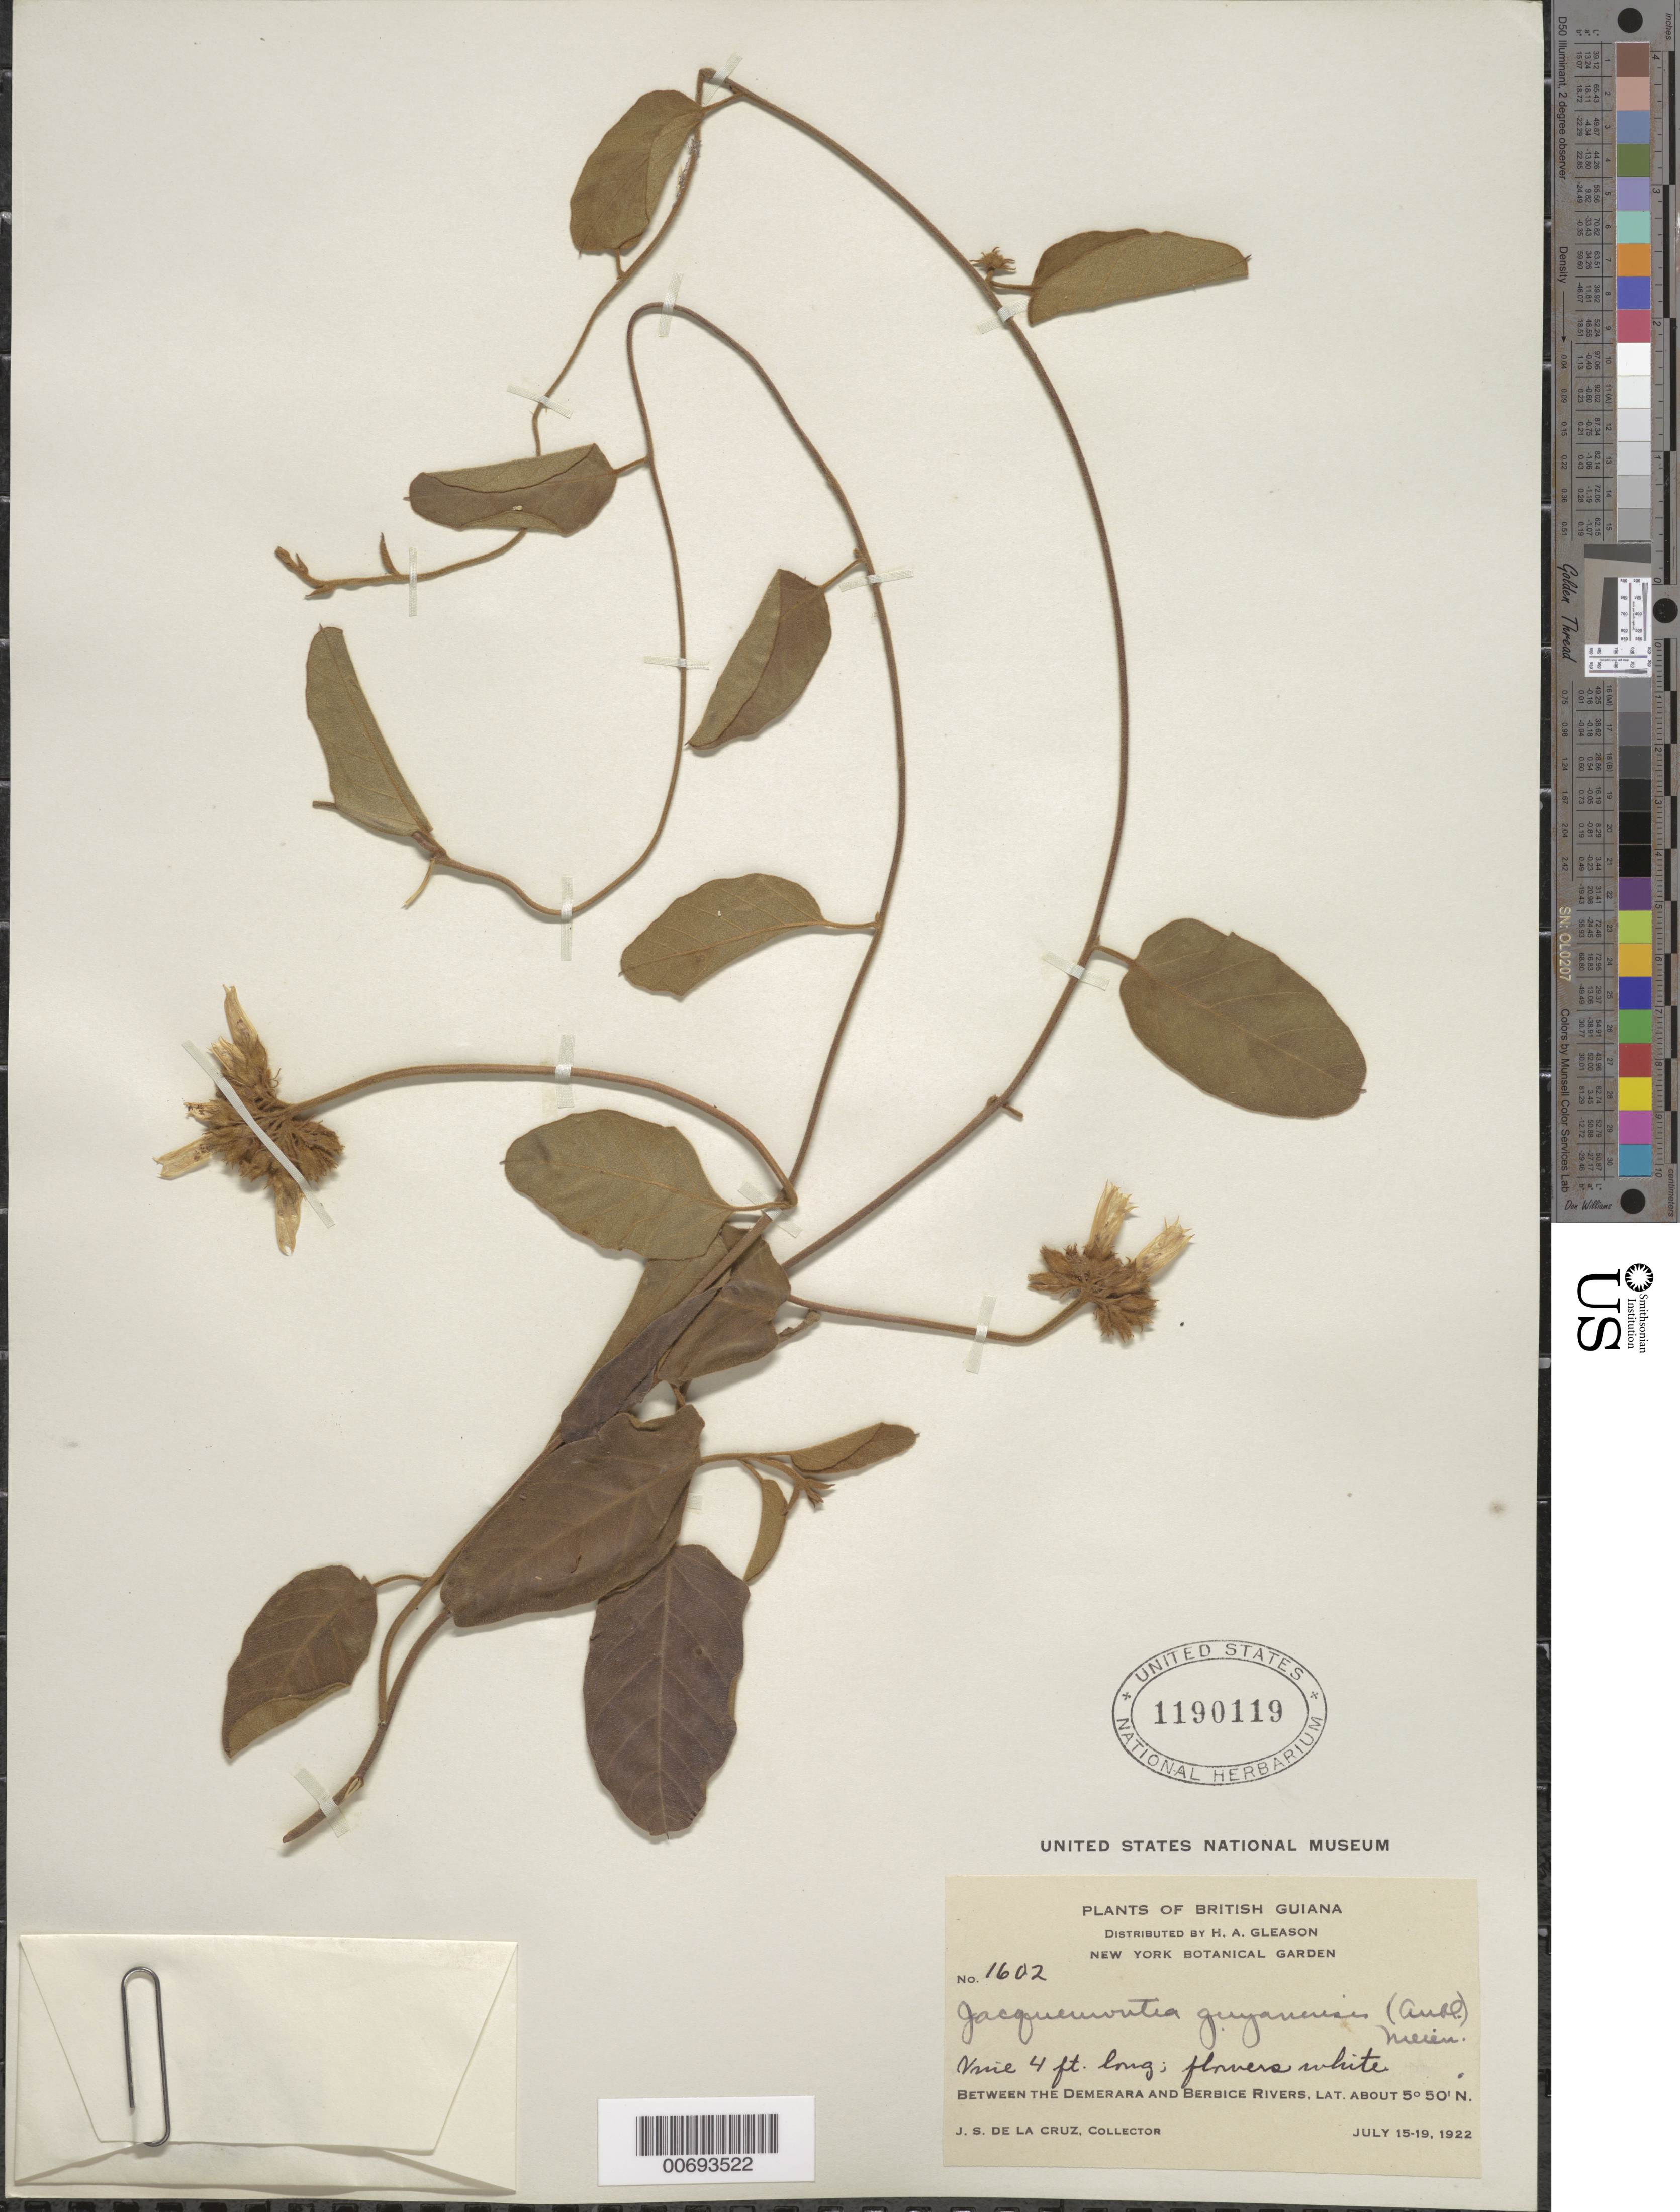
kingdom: Plantae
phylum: Tracheophyta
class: Magnoliopsida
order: Solanales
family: Convolvulaceae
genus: Jacquemontia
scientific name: Jacquemontia guyanensis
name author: (Aubl.) Meisn.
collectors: J. S. de la Cruz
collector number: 1602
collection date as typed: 15-Jul-22 to 19-Jul-22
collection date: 1922-07-15/1922-07-19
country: Guyana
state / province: U. Demerara-Berbice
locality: Demerara River to the Berbice River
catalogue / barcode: US 1190119